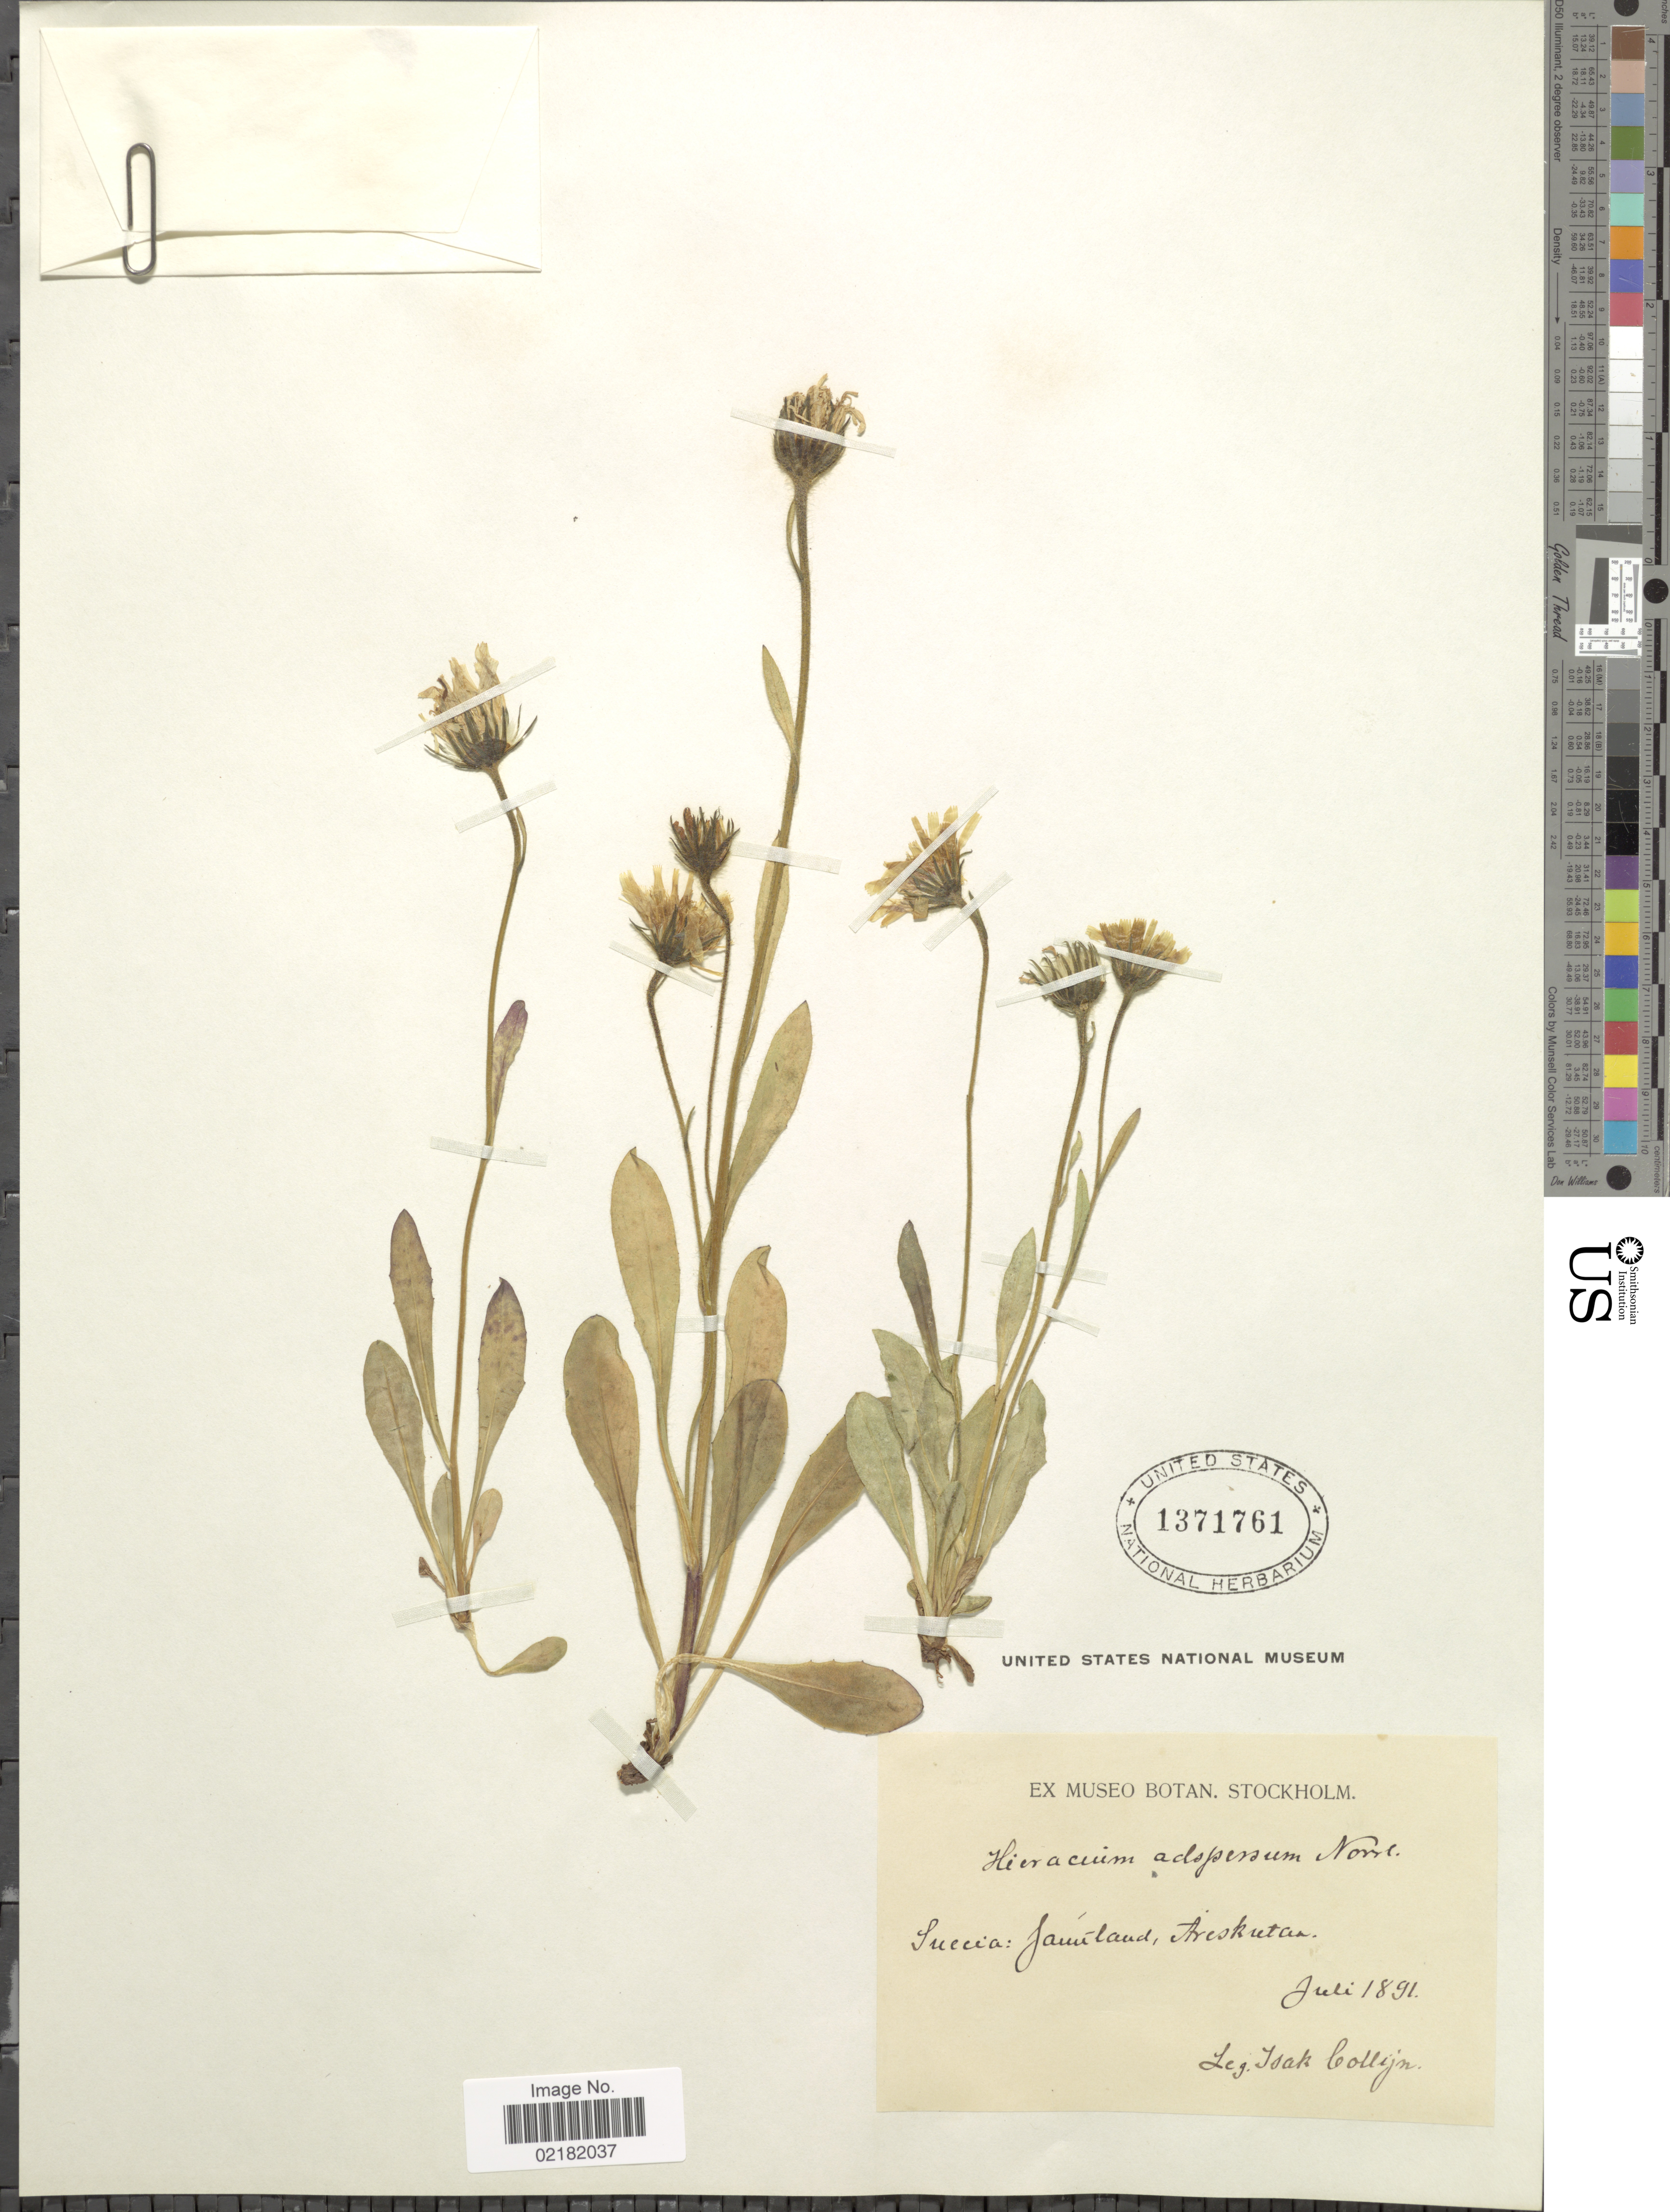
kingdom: Plantae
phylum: Tracheophyta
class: Magnoliopsida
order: Asterales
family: Asteraceae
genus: Hieracium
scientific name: Hieracium adspersum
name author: (Norrlin) Dahlst.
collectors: I. Collijn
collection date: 1891-07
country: Sweden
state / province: Jämtland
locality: Areskutan, Suecia.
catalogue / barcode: US 1371761